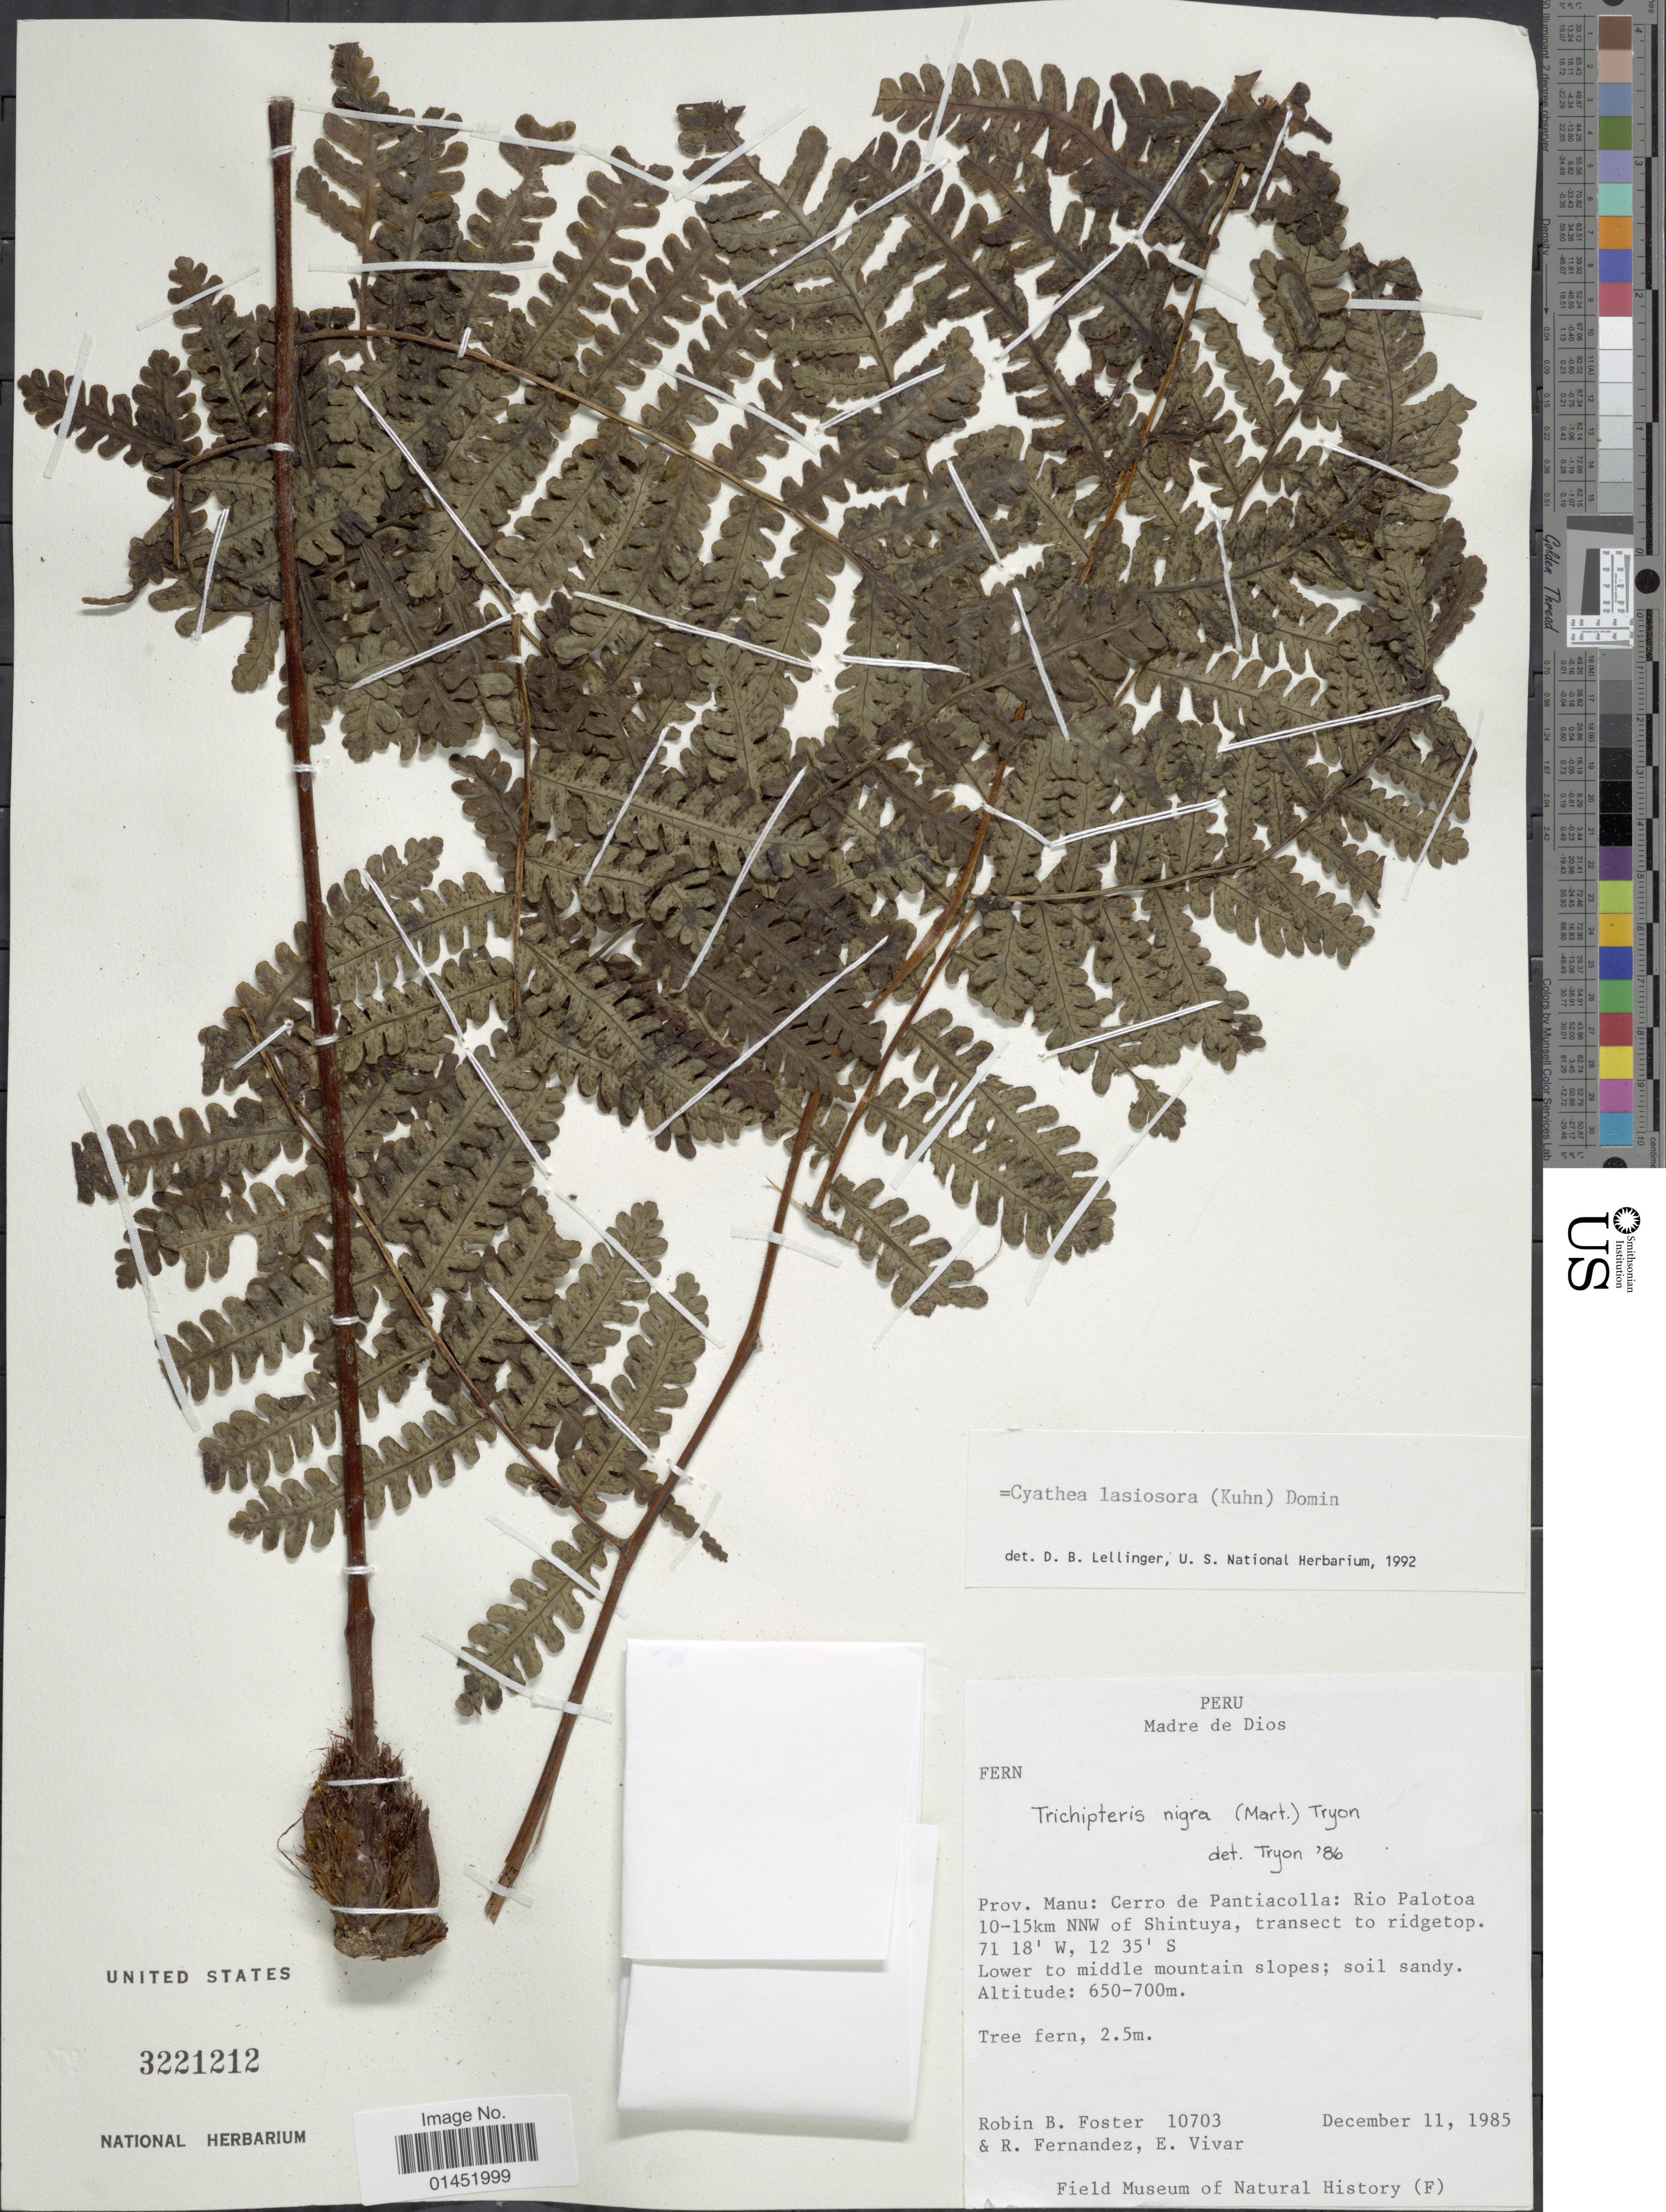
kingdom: Plantae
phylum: Tracheophyta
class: Polypodiopsida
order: Cyatheales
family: Cyatheaceae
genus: Cyathea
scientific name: Cyathea lasiosora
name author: (Mett. ex Kuhn) Domin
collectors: R. B. Foster, R. Fernandez & E. Vivar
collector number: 10703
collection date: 1985-12-11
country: Peru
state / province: Madre de Dios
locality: Prov. Manu: Cerro de Pantiacolla: Rio Palotoa 10-15km NNW of Shintuya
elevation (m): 650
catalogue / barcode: US 3221212